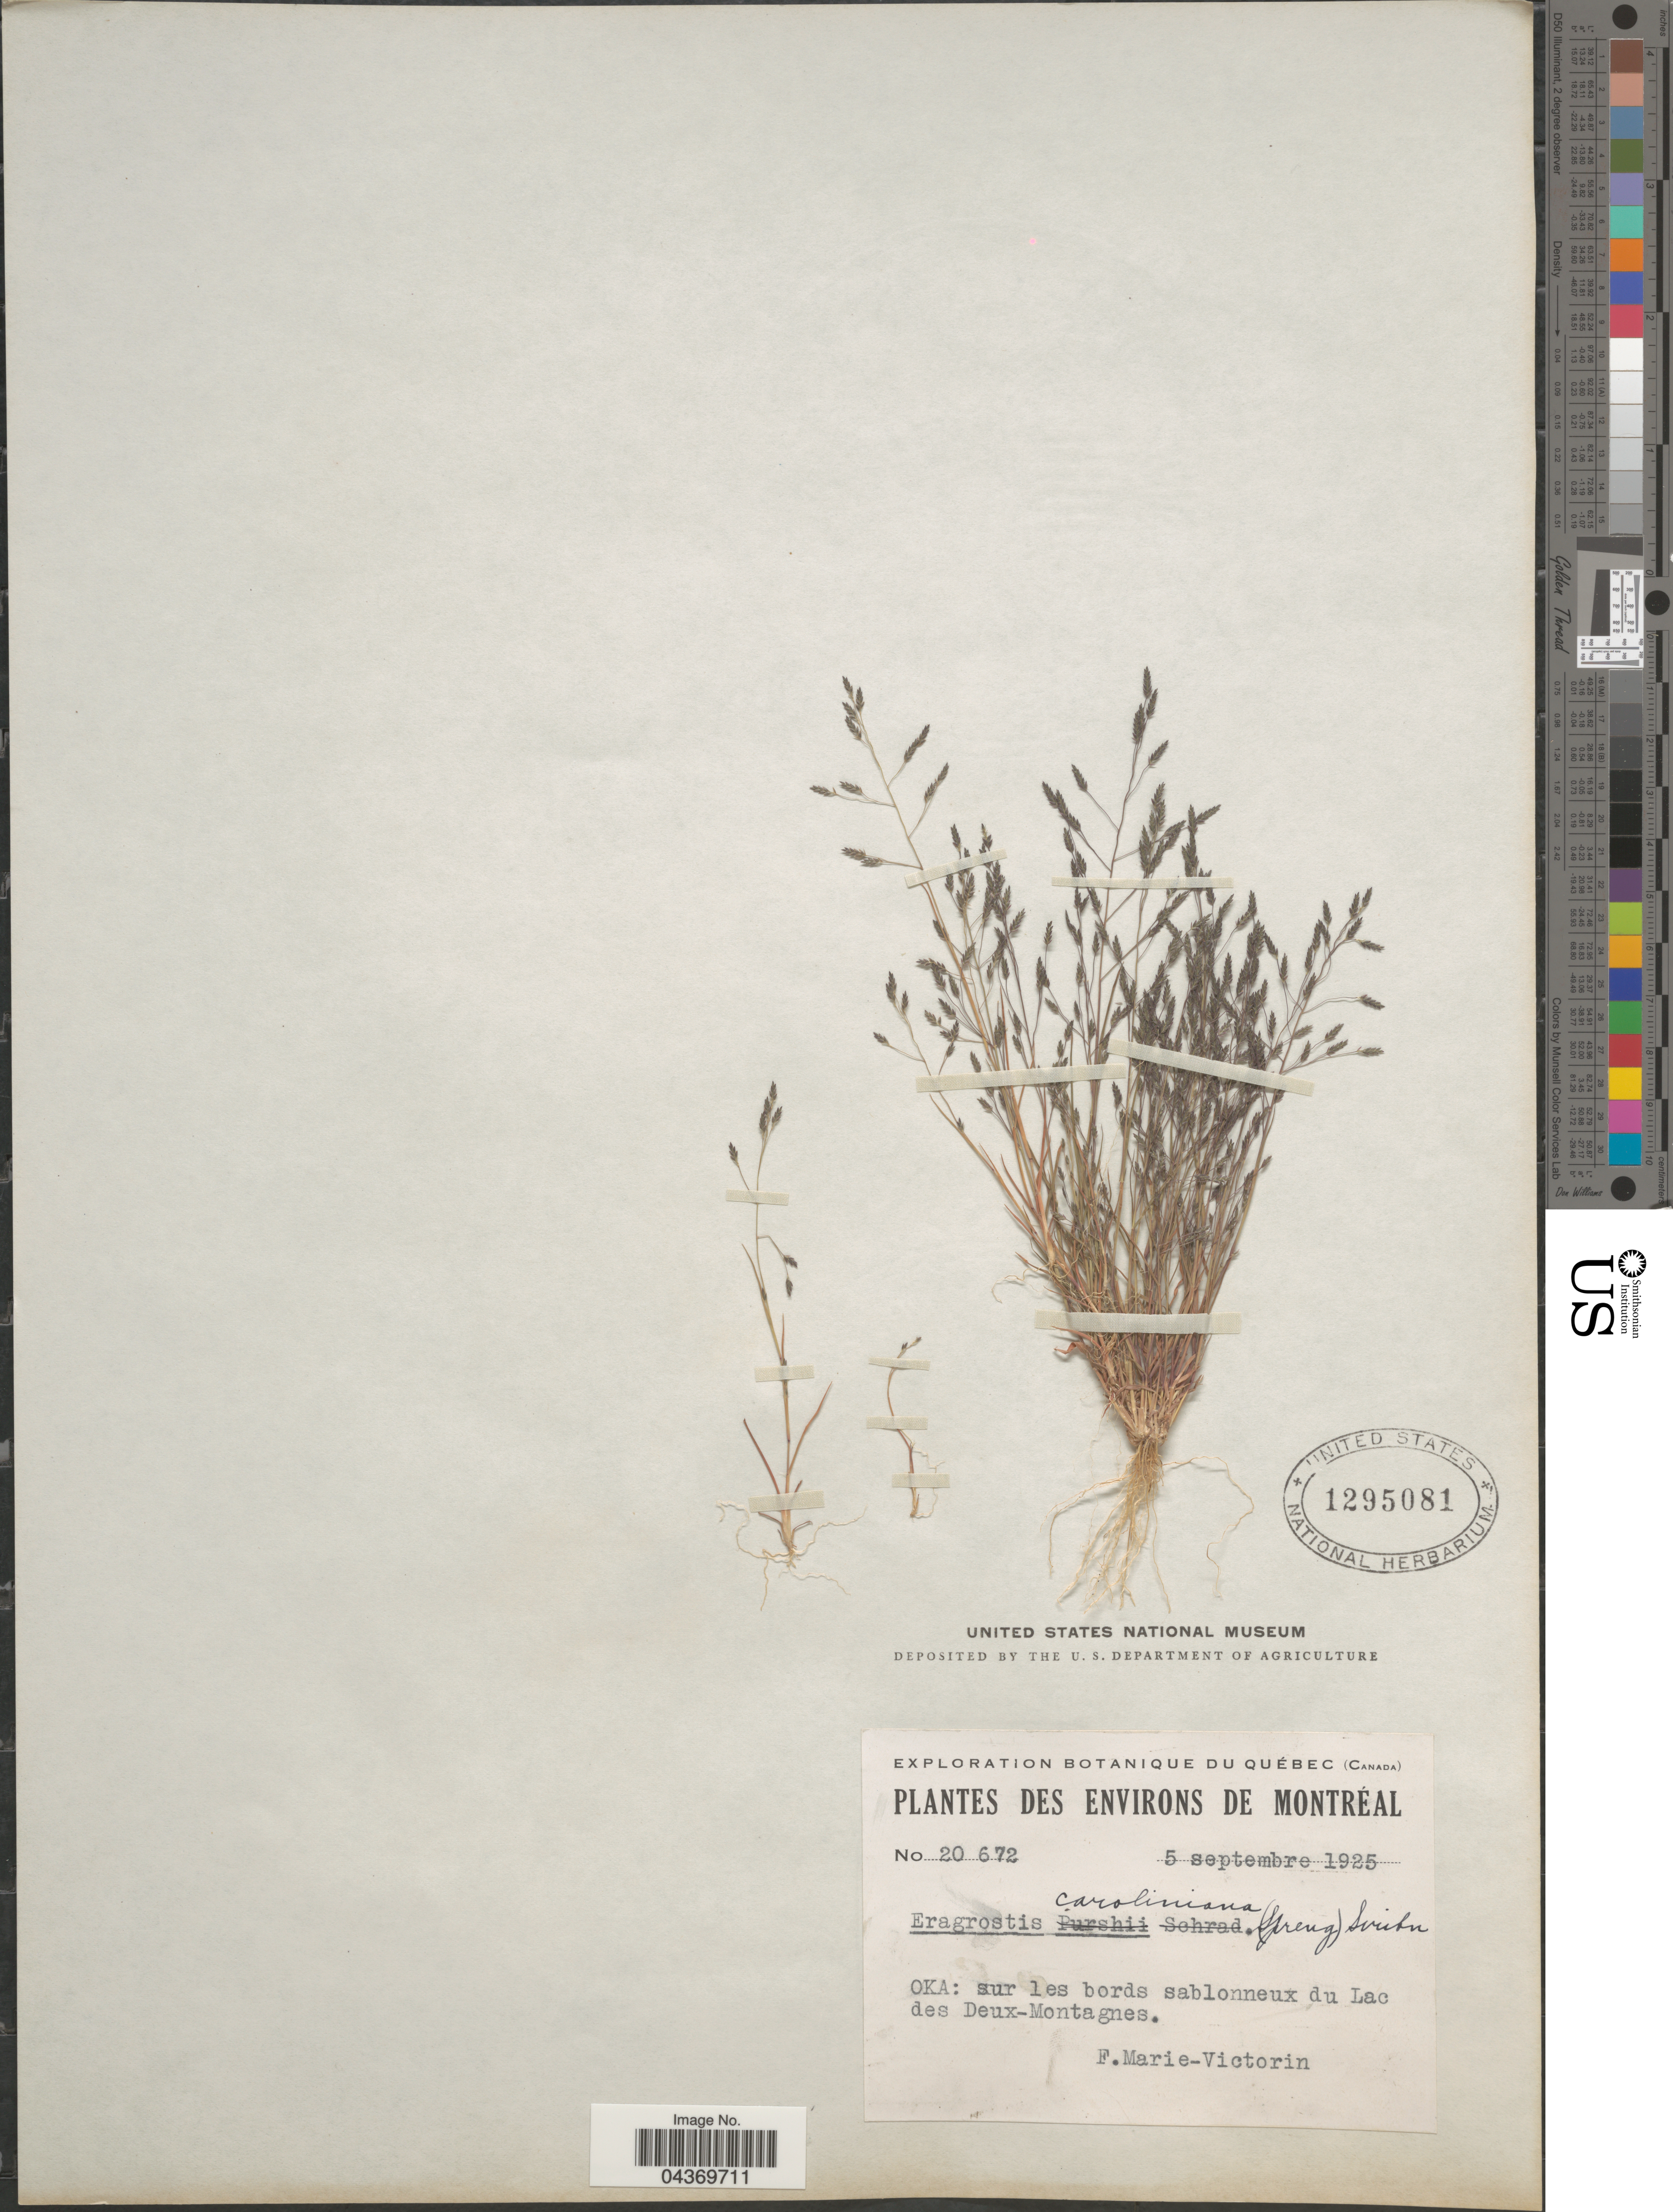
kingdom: Plantae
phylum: Tracheophyta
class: Liliopsida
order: Poales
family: Poaceae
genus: Eragrostis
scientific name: Eragrostis pectinacea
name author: (Michx.) Nees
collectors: F. Marie-Victorin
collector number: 20672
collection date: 1925-09-05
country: Canada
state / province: Quebec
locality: Exploration Botanique du Québec. Environs de Montréal. Oka: sur les bords sablonneux du Lac des Deux-Montagnes.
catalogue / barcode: US 1295081